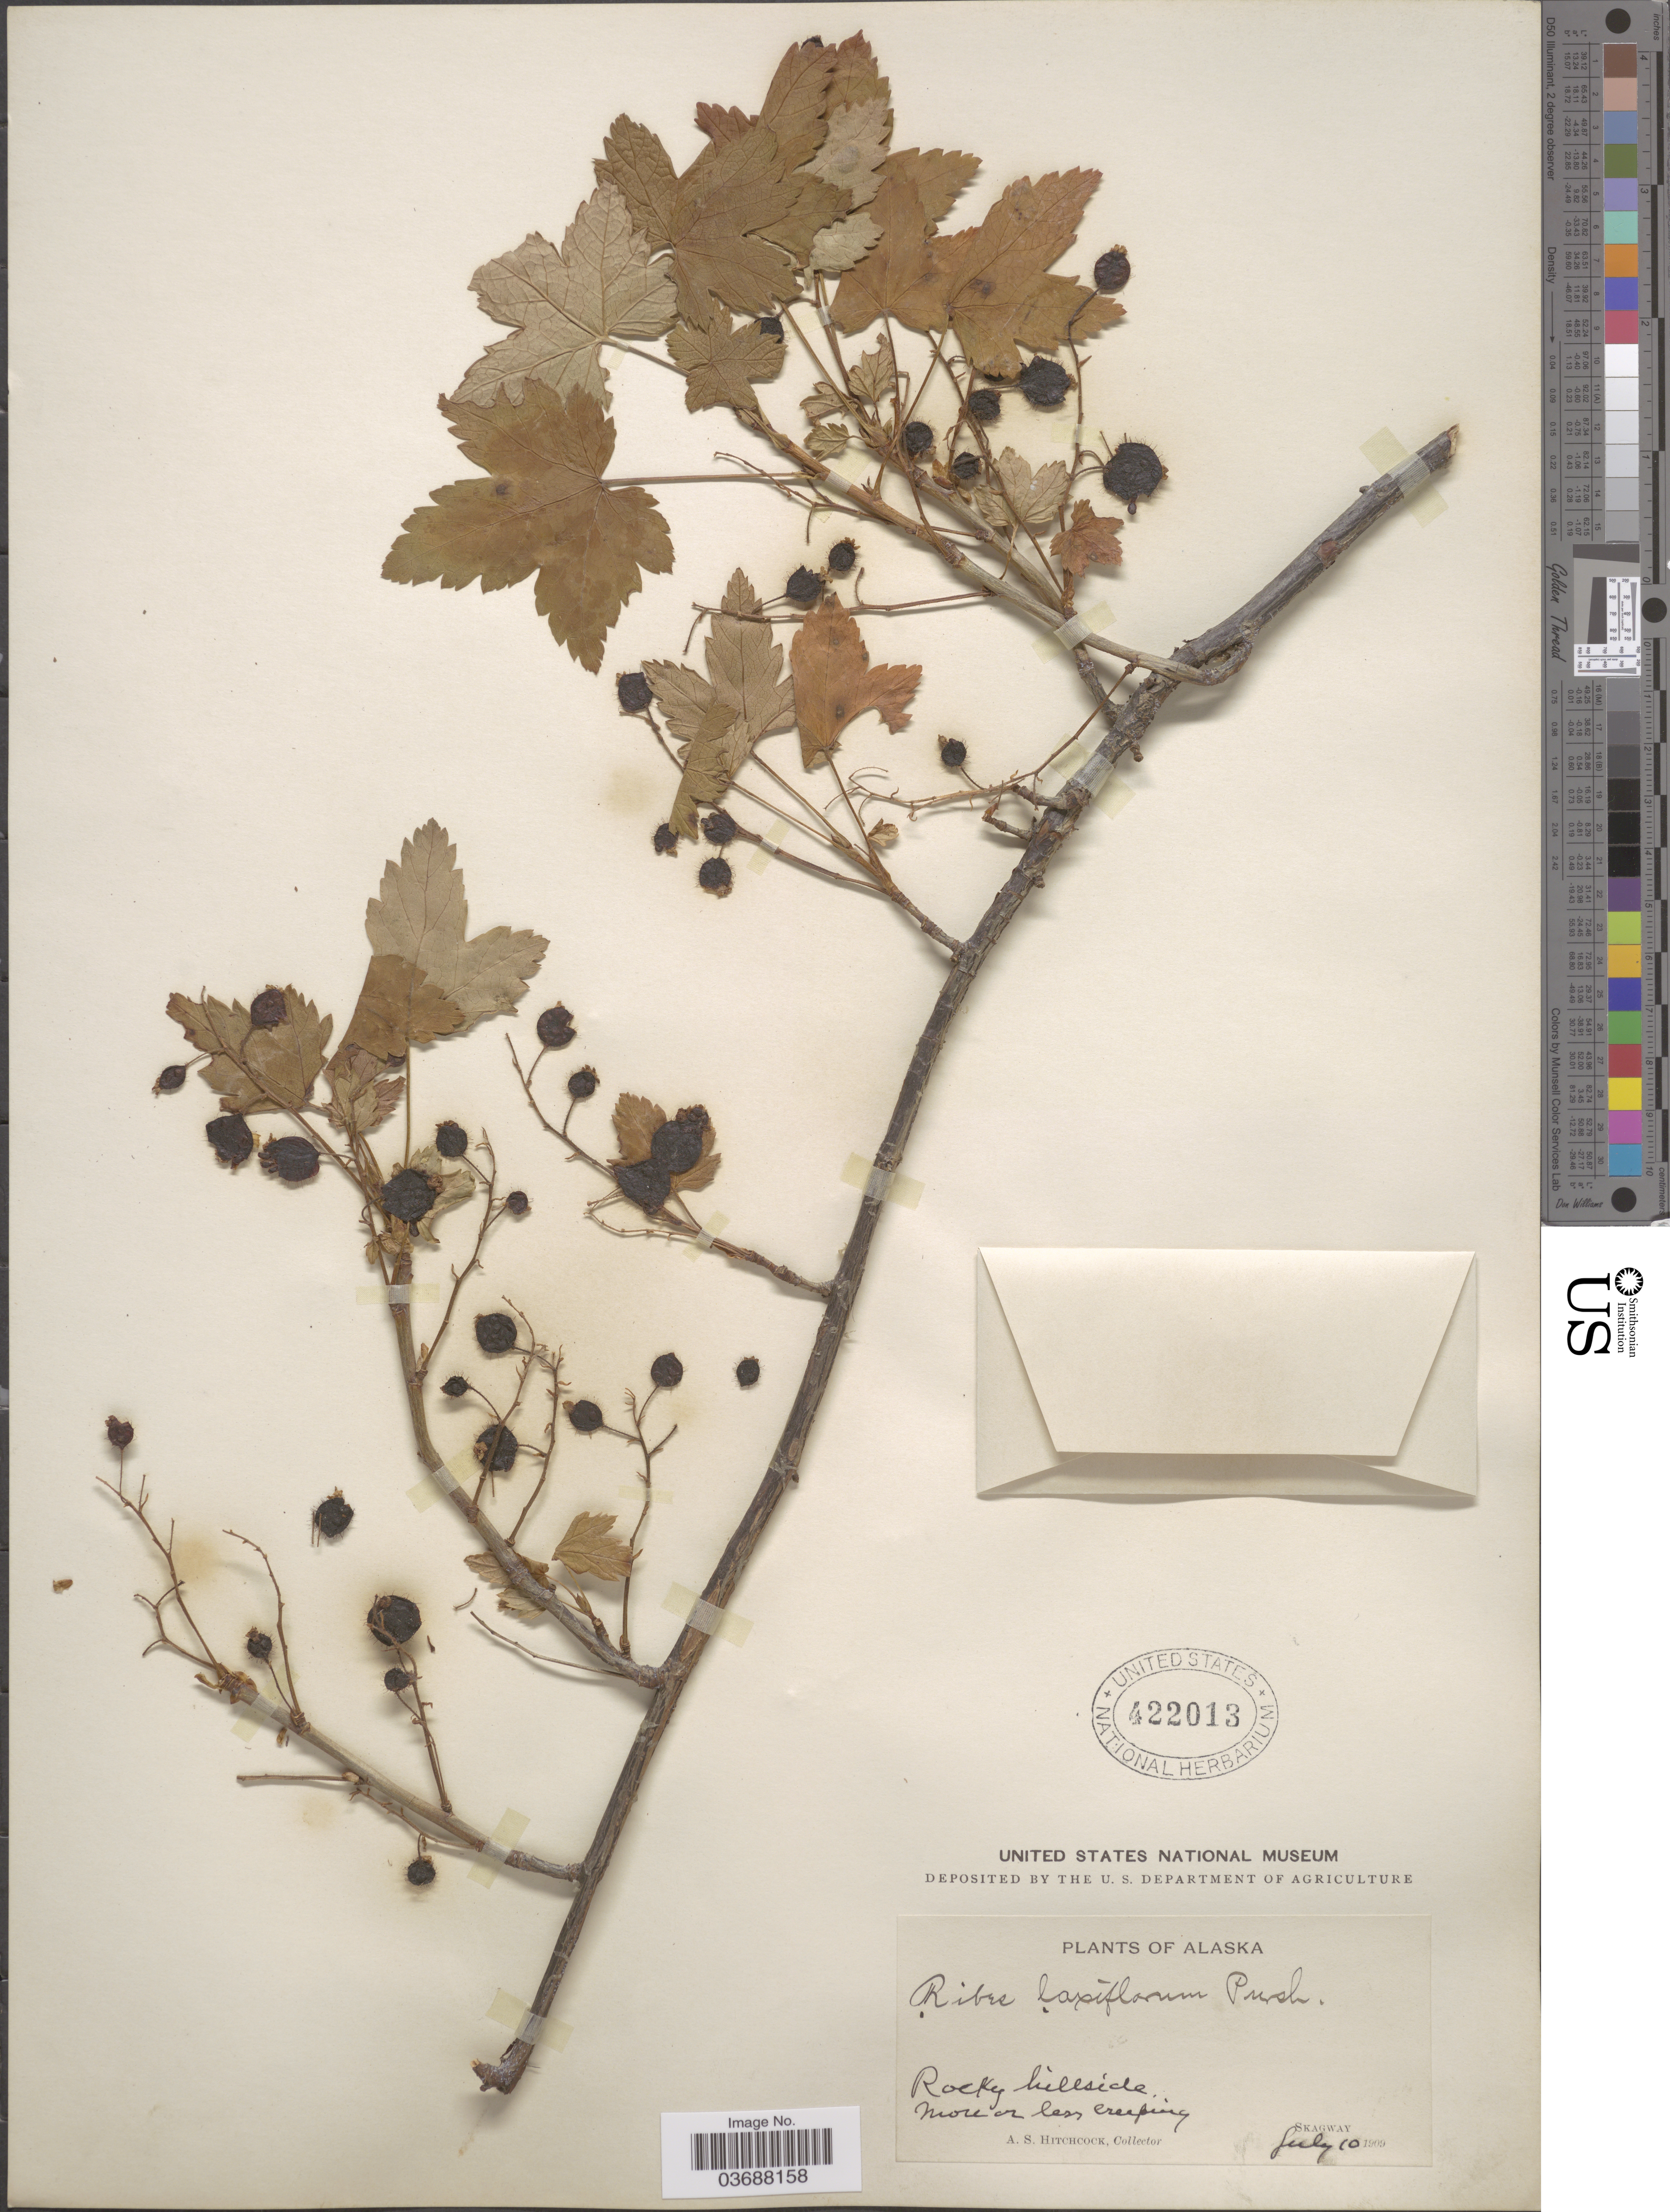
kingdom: Plantae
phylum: Tracheophyta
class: Magnoliopsida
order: Saxifragales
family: Grossulariaceae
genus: Ribes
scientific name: Ribes laxiflorum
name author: Pursh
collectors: A. S. Hitchcock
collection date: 1909-07-10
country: United States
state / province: Alaska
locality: Rocky hillside. Skagway.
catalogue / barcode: US 422013